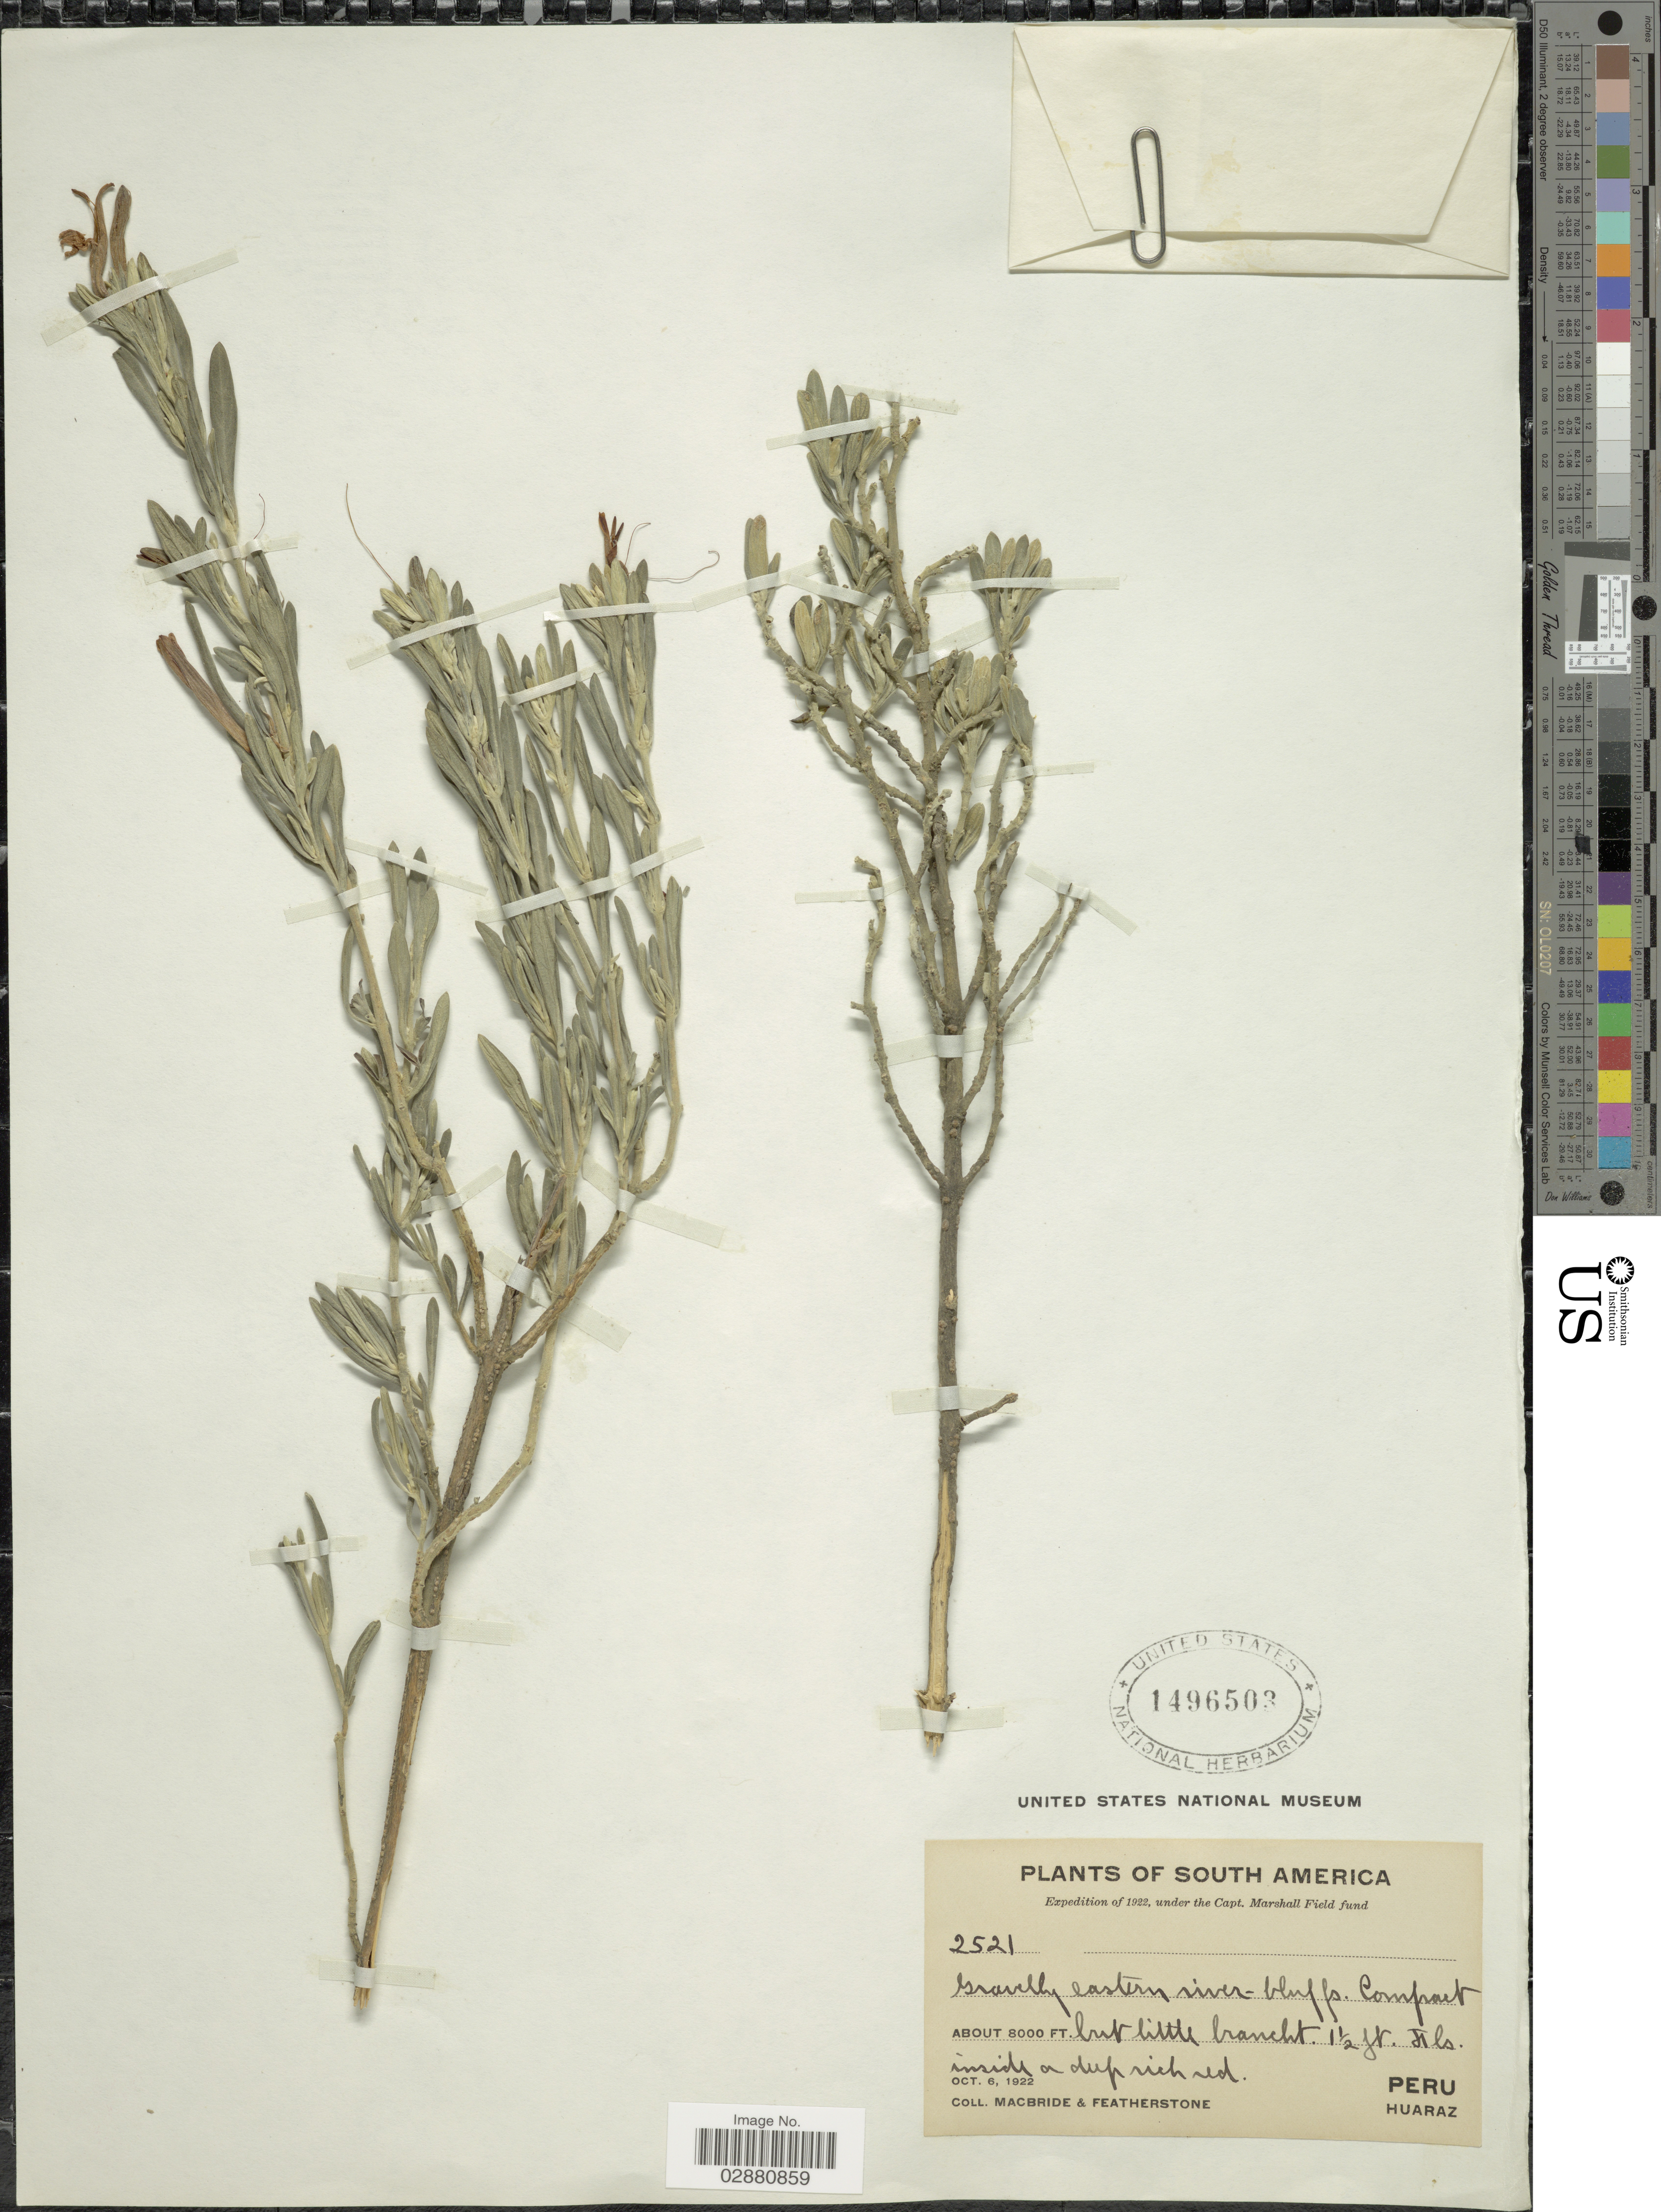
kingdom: Plantae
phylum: Tracheophyta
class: Magnoliopsida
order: Lamiales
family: Acanthaceae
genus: Justicia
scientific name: Justicia sericea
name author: Ruiz & Pav.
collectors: Macbride, -- & -. Featherstone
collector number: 2521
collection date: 1922-10-06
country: Peru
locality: Huaraz.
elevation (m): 2438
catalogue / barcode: US 1496503